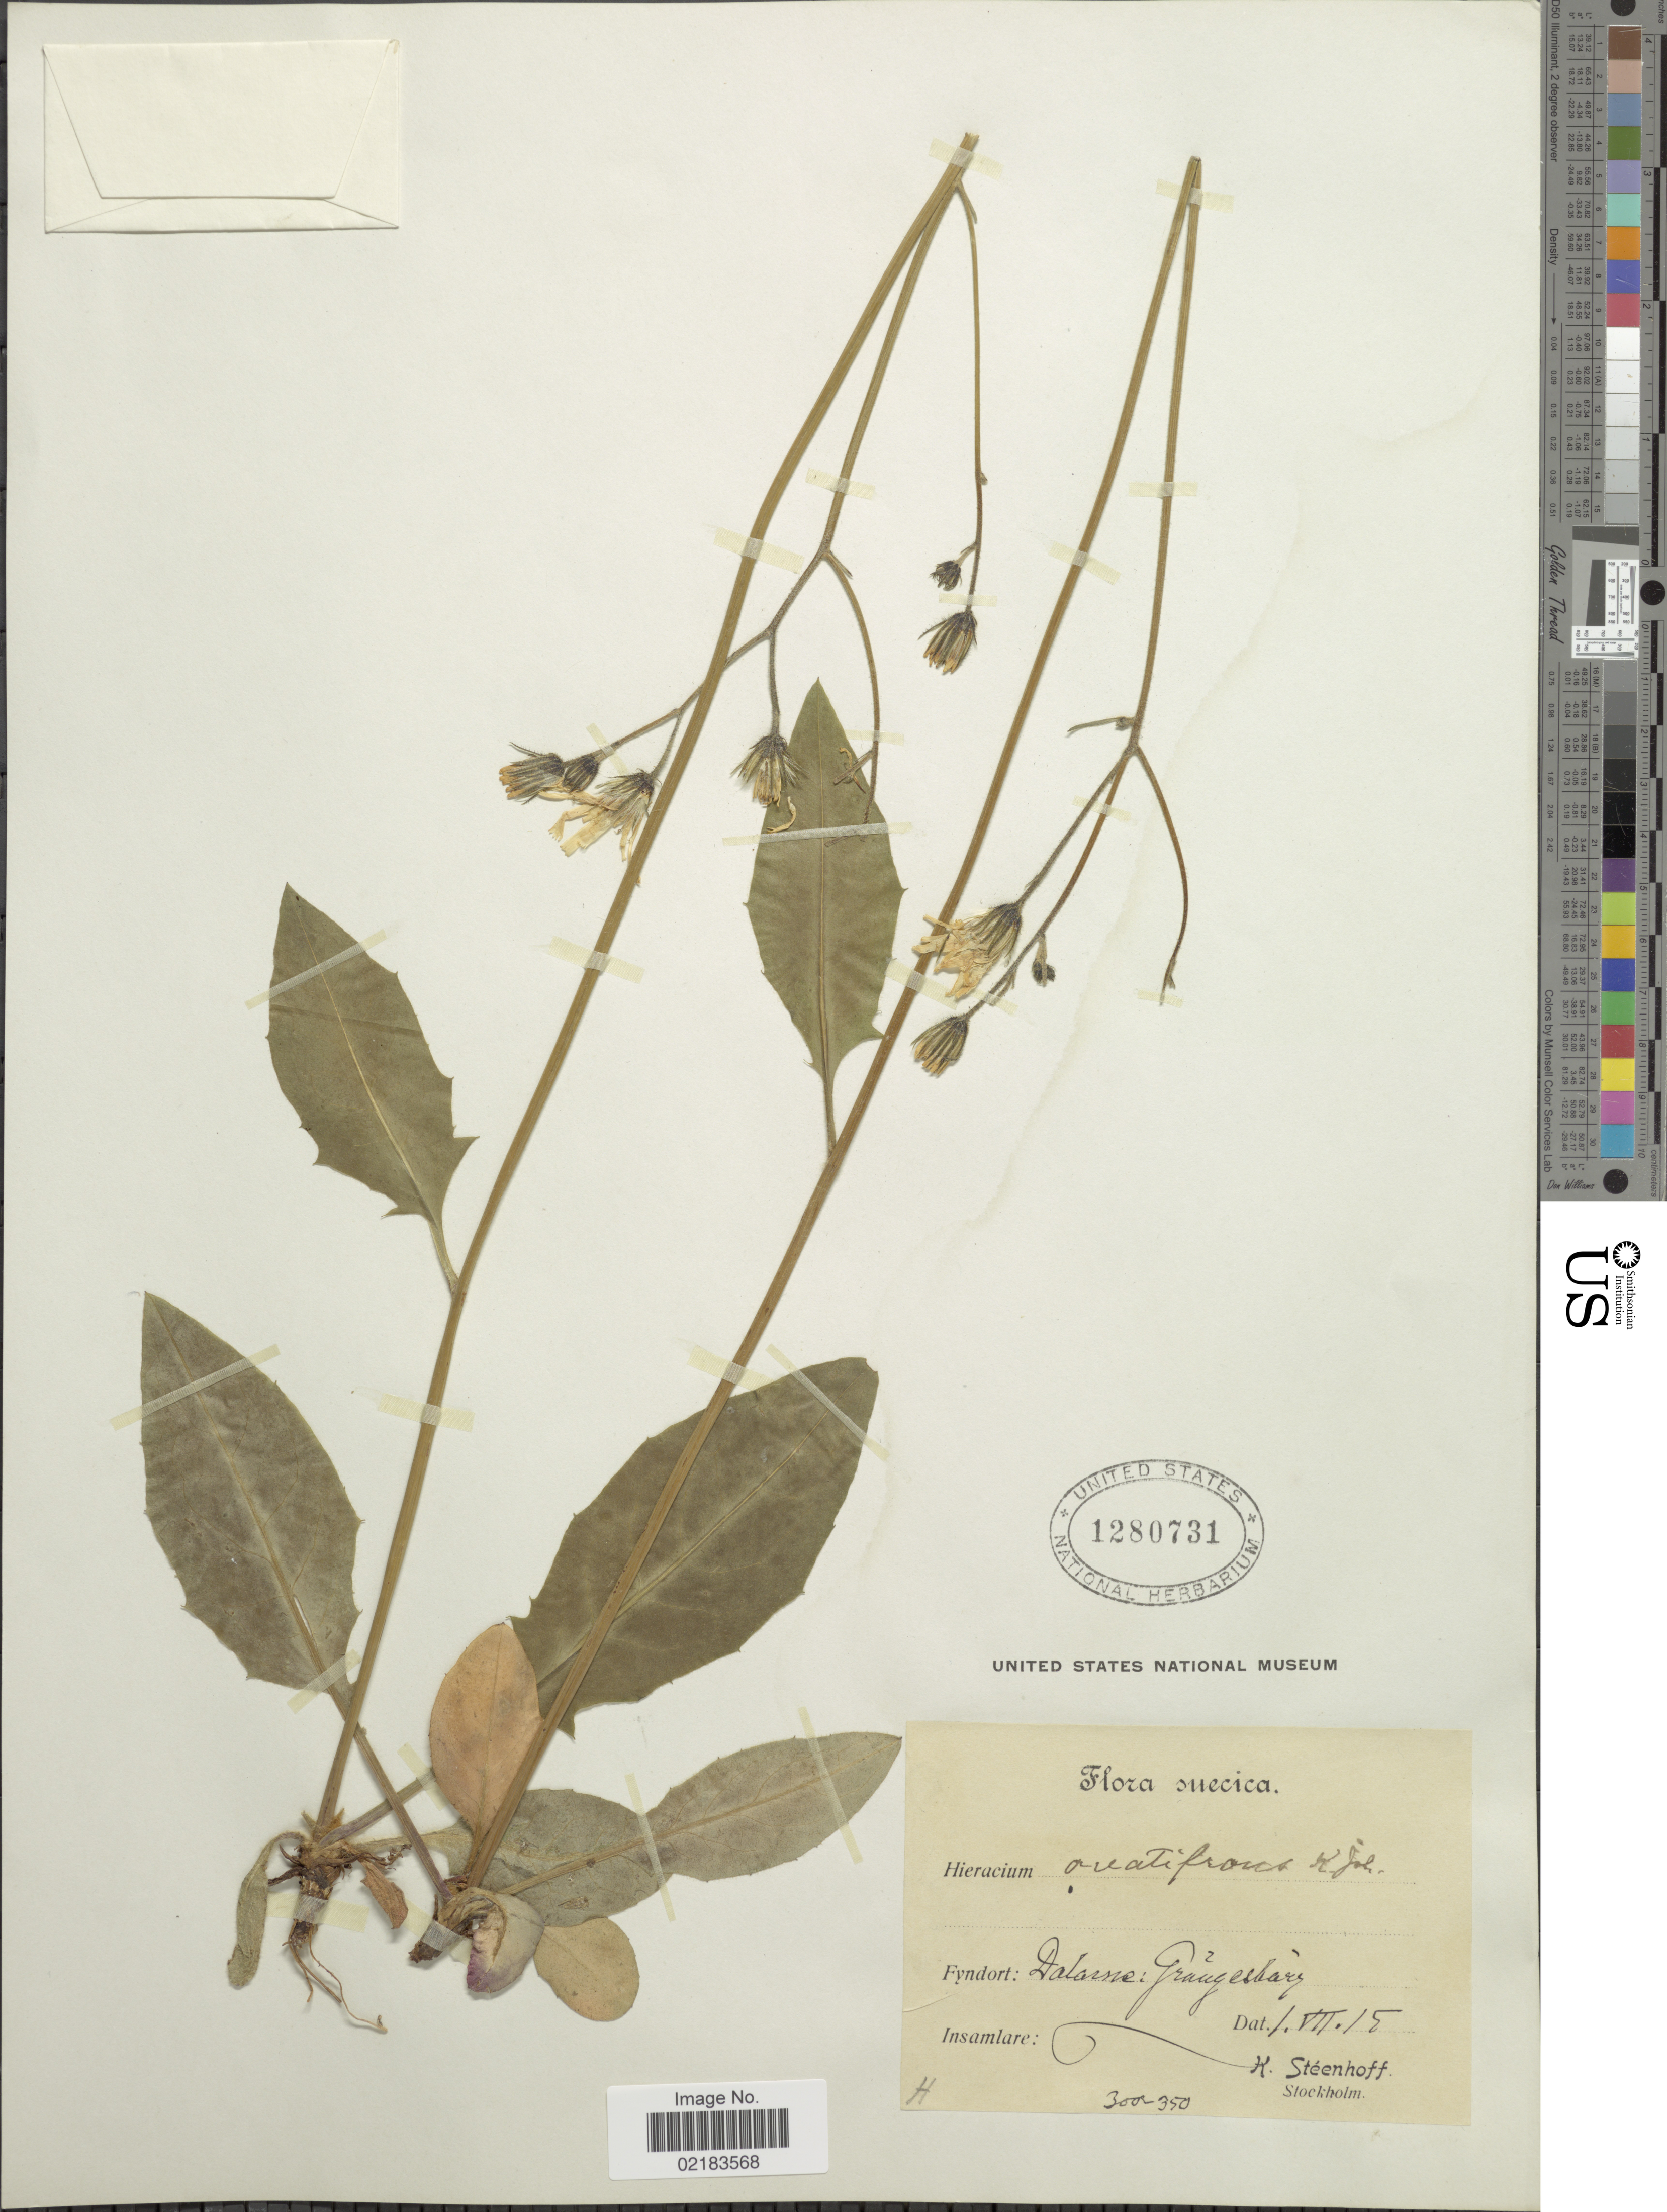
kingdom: Plantae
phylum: Tracheophyta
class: Magnoliopsida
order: Asterales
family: Asteraceae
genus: Hieracium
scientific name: Hieracium ovatifrons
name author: Johanss.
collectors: K. Steenhoff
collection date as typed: Transcribed d/m/y: 1/7/19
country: Sweden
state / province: Dalarna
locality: Fyndort: Grangesberg.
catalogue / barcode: US 1280731